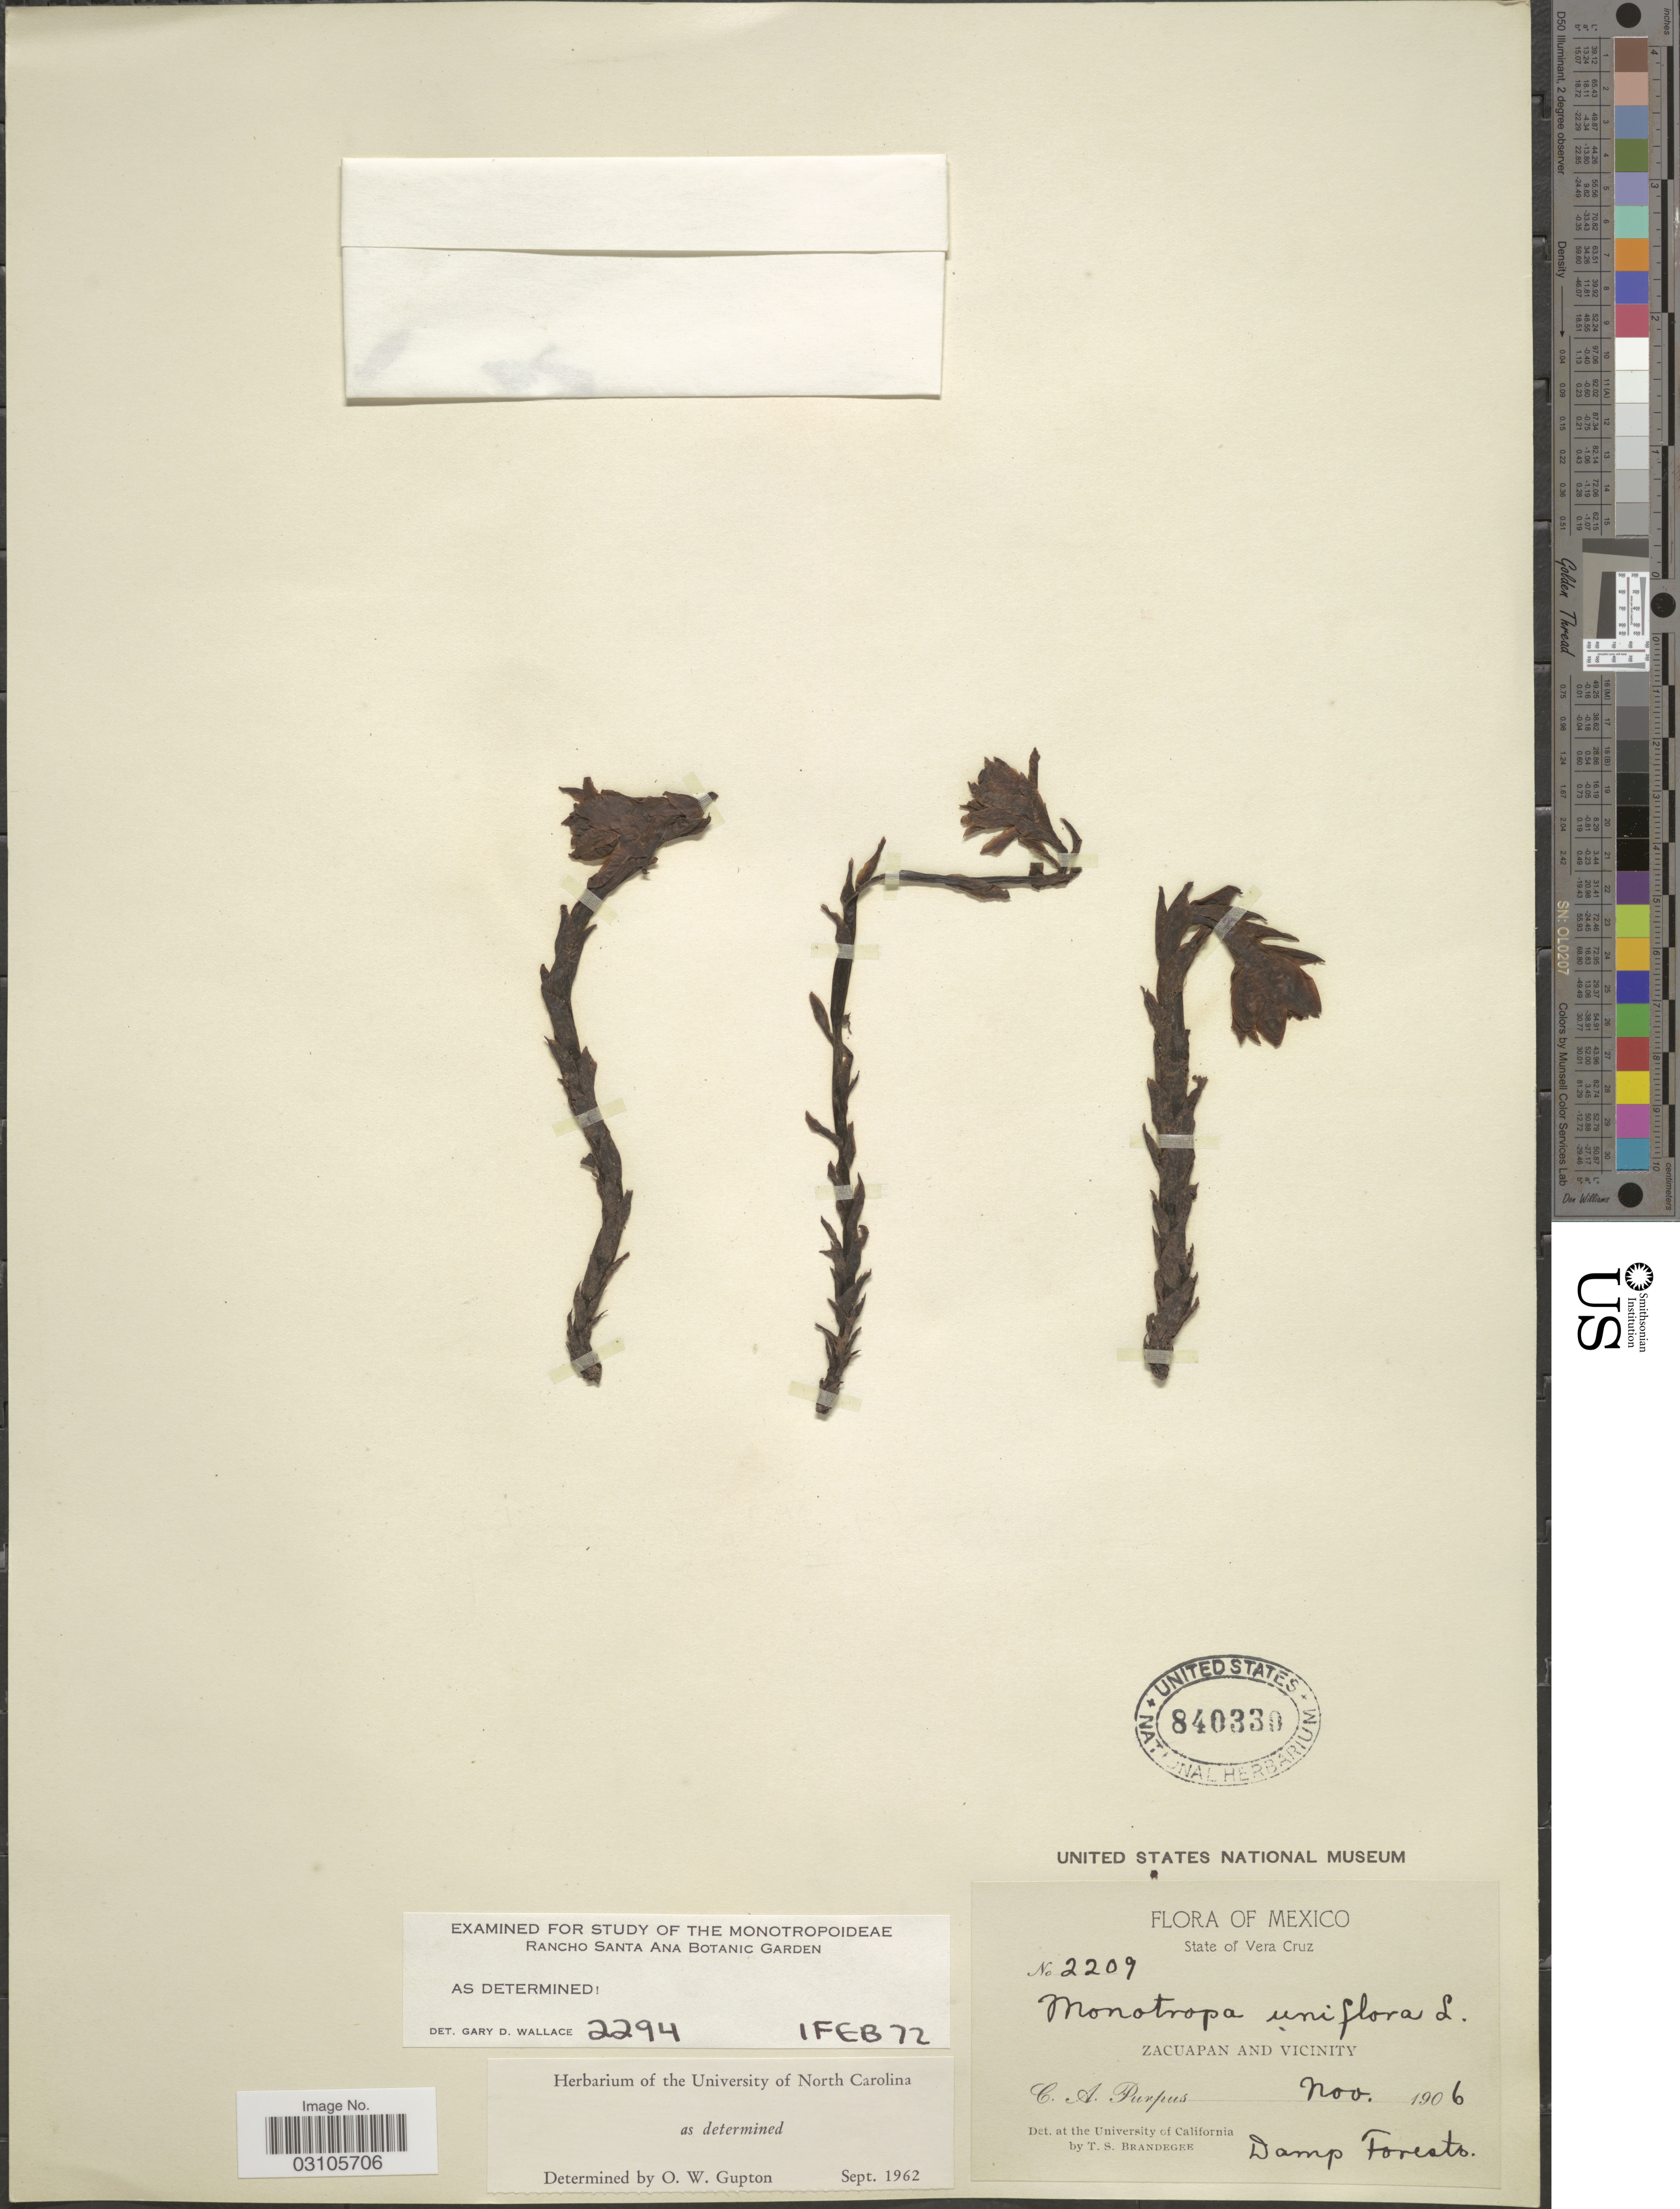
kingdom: Plantae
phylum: Tracheophyta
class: Magnoliopsida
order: Ericales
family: Ericaceae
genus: Monotropa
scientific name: Monotropa uniflora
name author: L.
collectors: C. A. Purpus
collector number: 2209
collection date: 1906-11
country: Mexico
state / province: Veracruz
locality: State of Vera Cruz. Zacuapan and vicinity.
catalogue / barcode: US 840330